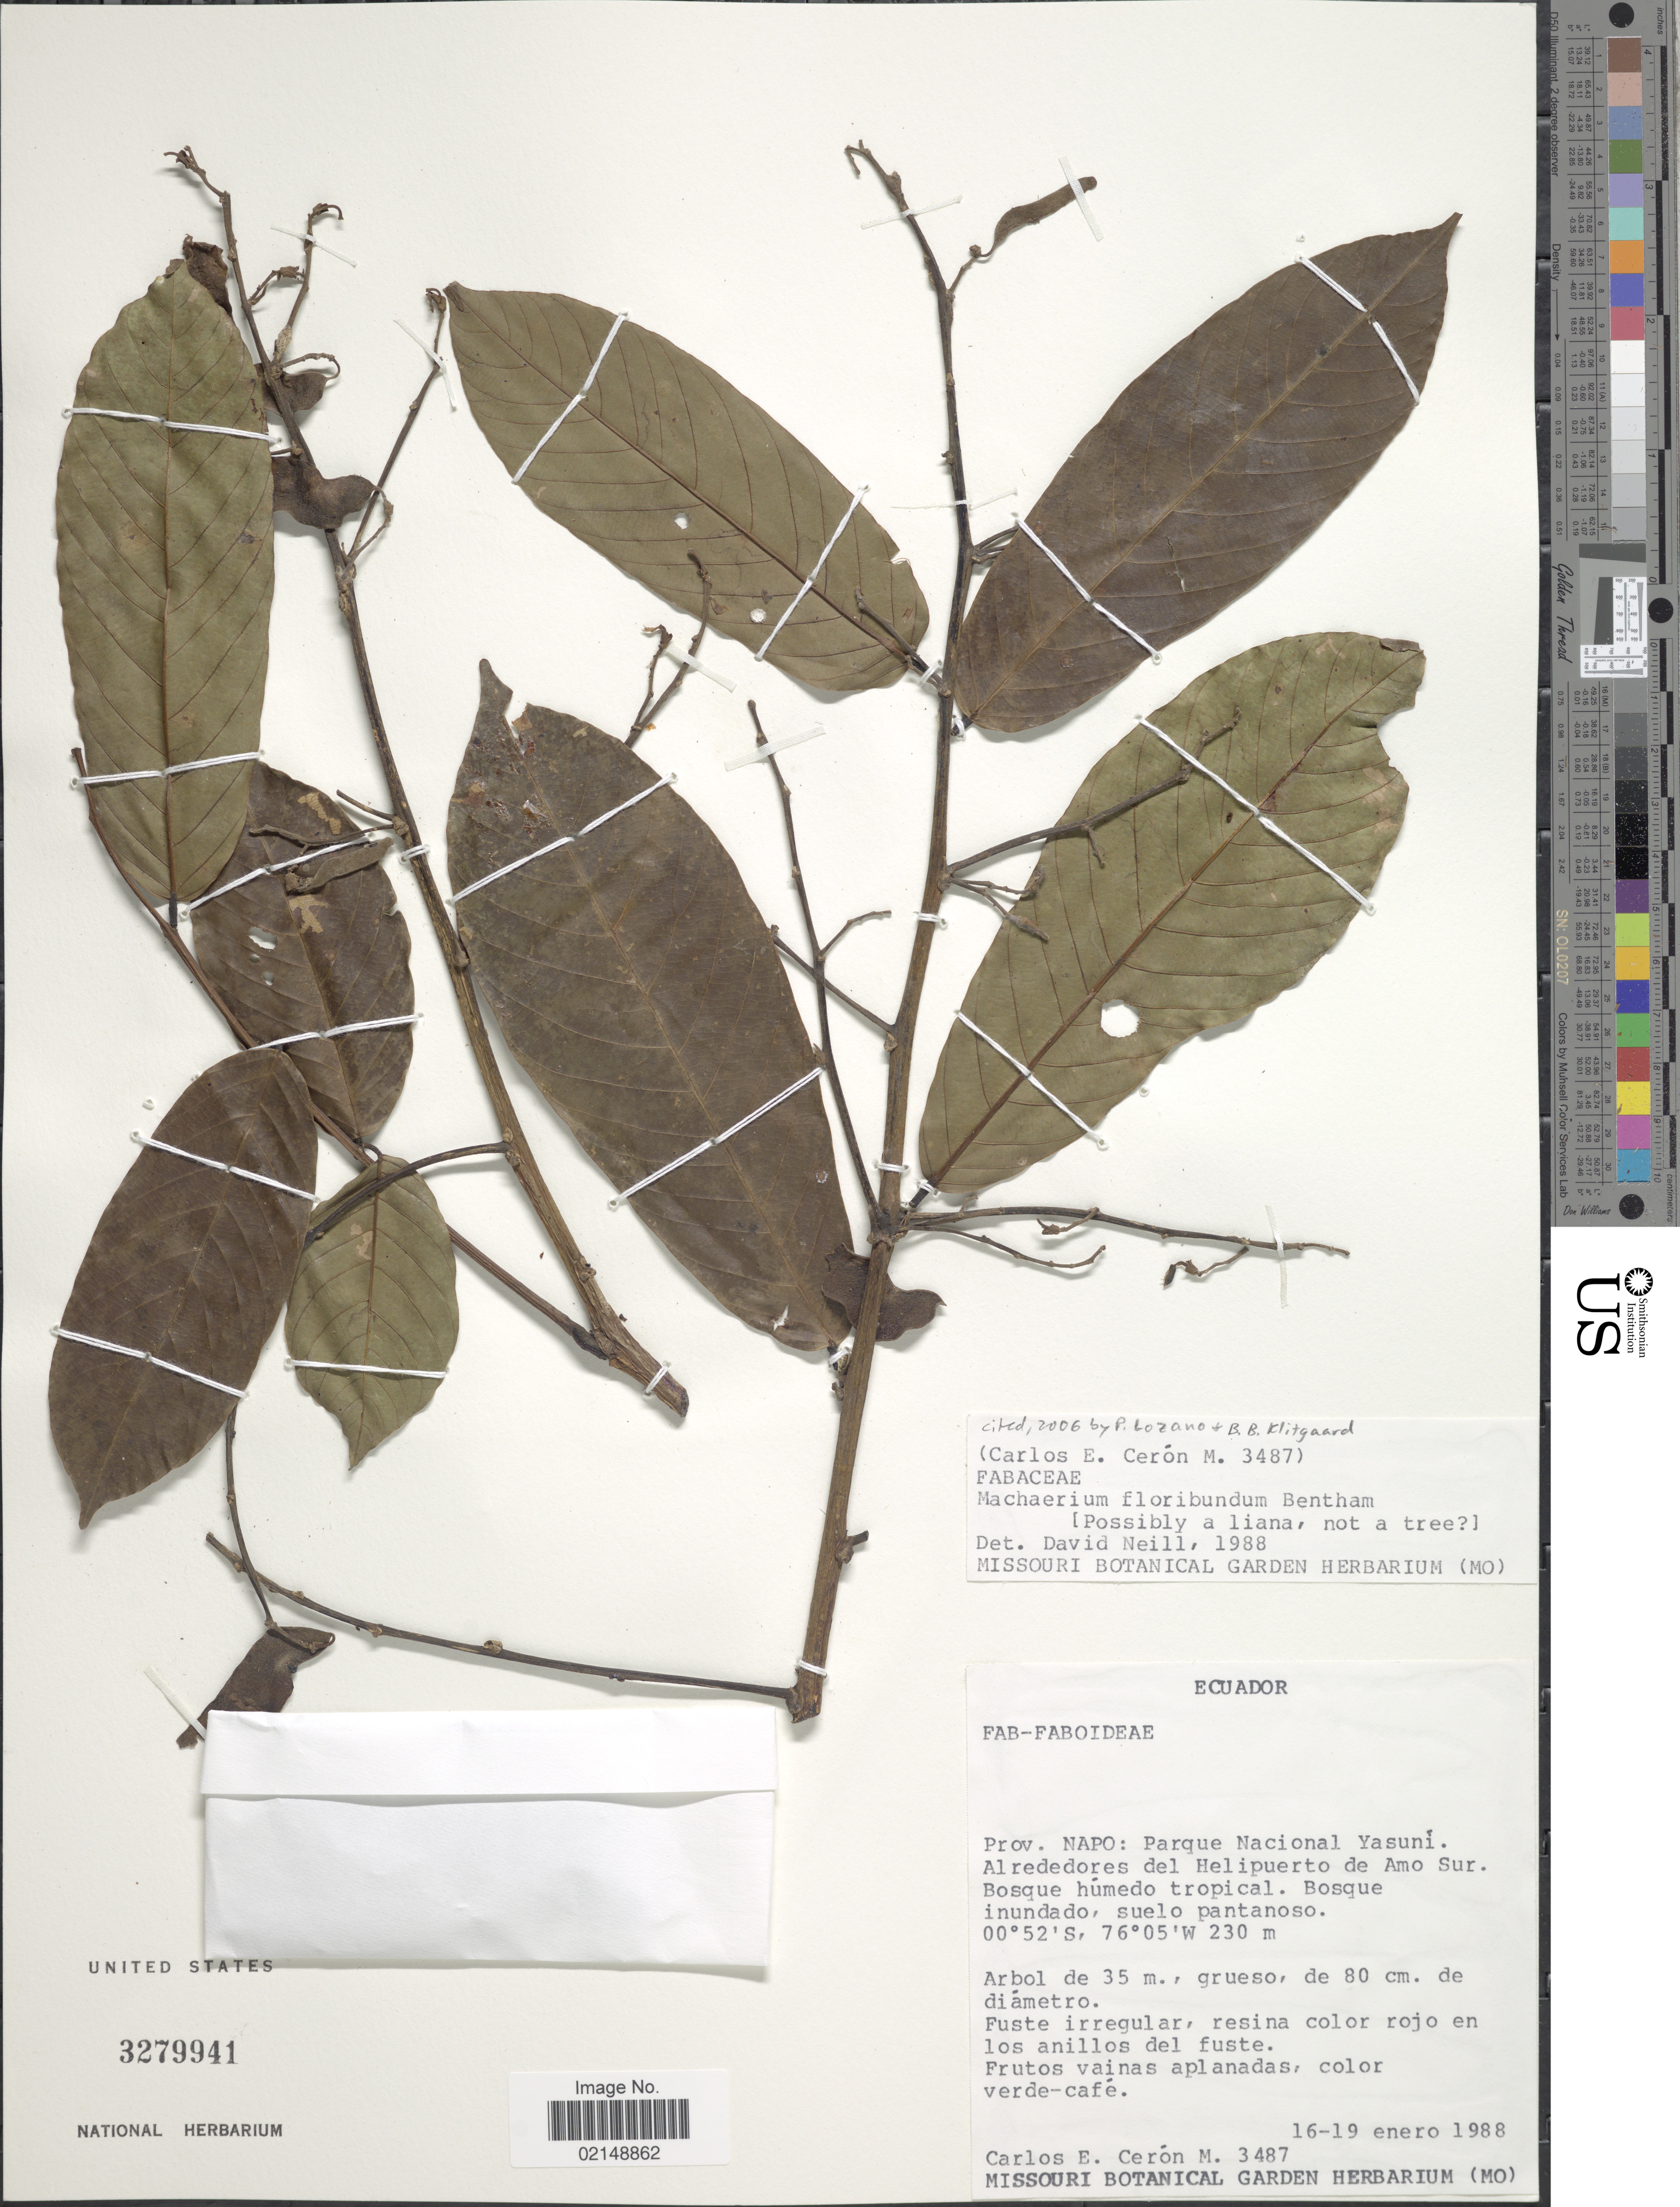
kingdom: Plantae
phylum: Tracheophyta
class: Magnoliopsida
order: Fabales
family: Fabaceae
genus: Machaerium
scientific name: Machaerium floribundum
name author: Benth.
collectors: C. E. Cerón M.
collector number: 3487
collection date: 1988-01-16/1988-01-19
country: Ecuador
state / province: Napo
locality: Parque Nacional Yasuni. Al rededores del Helipuerto de Amo Sur. Bosque humedo tropical.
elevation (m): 230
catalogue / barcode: US 3279941